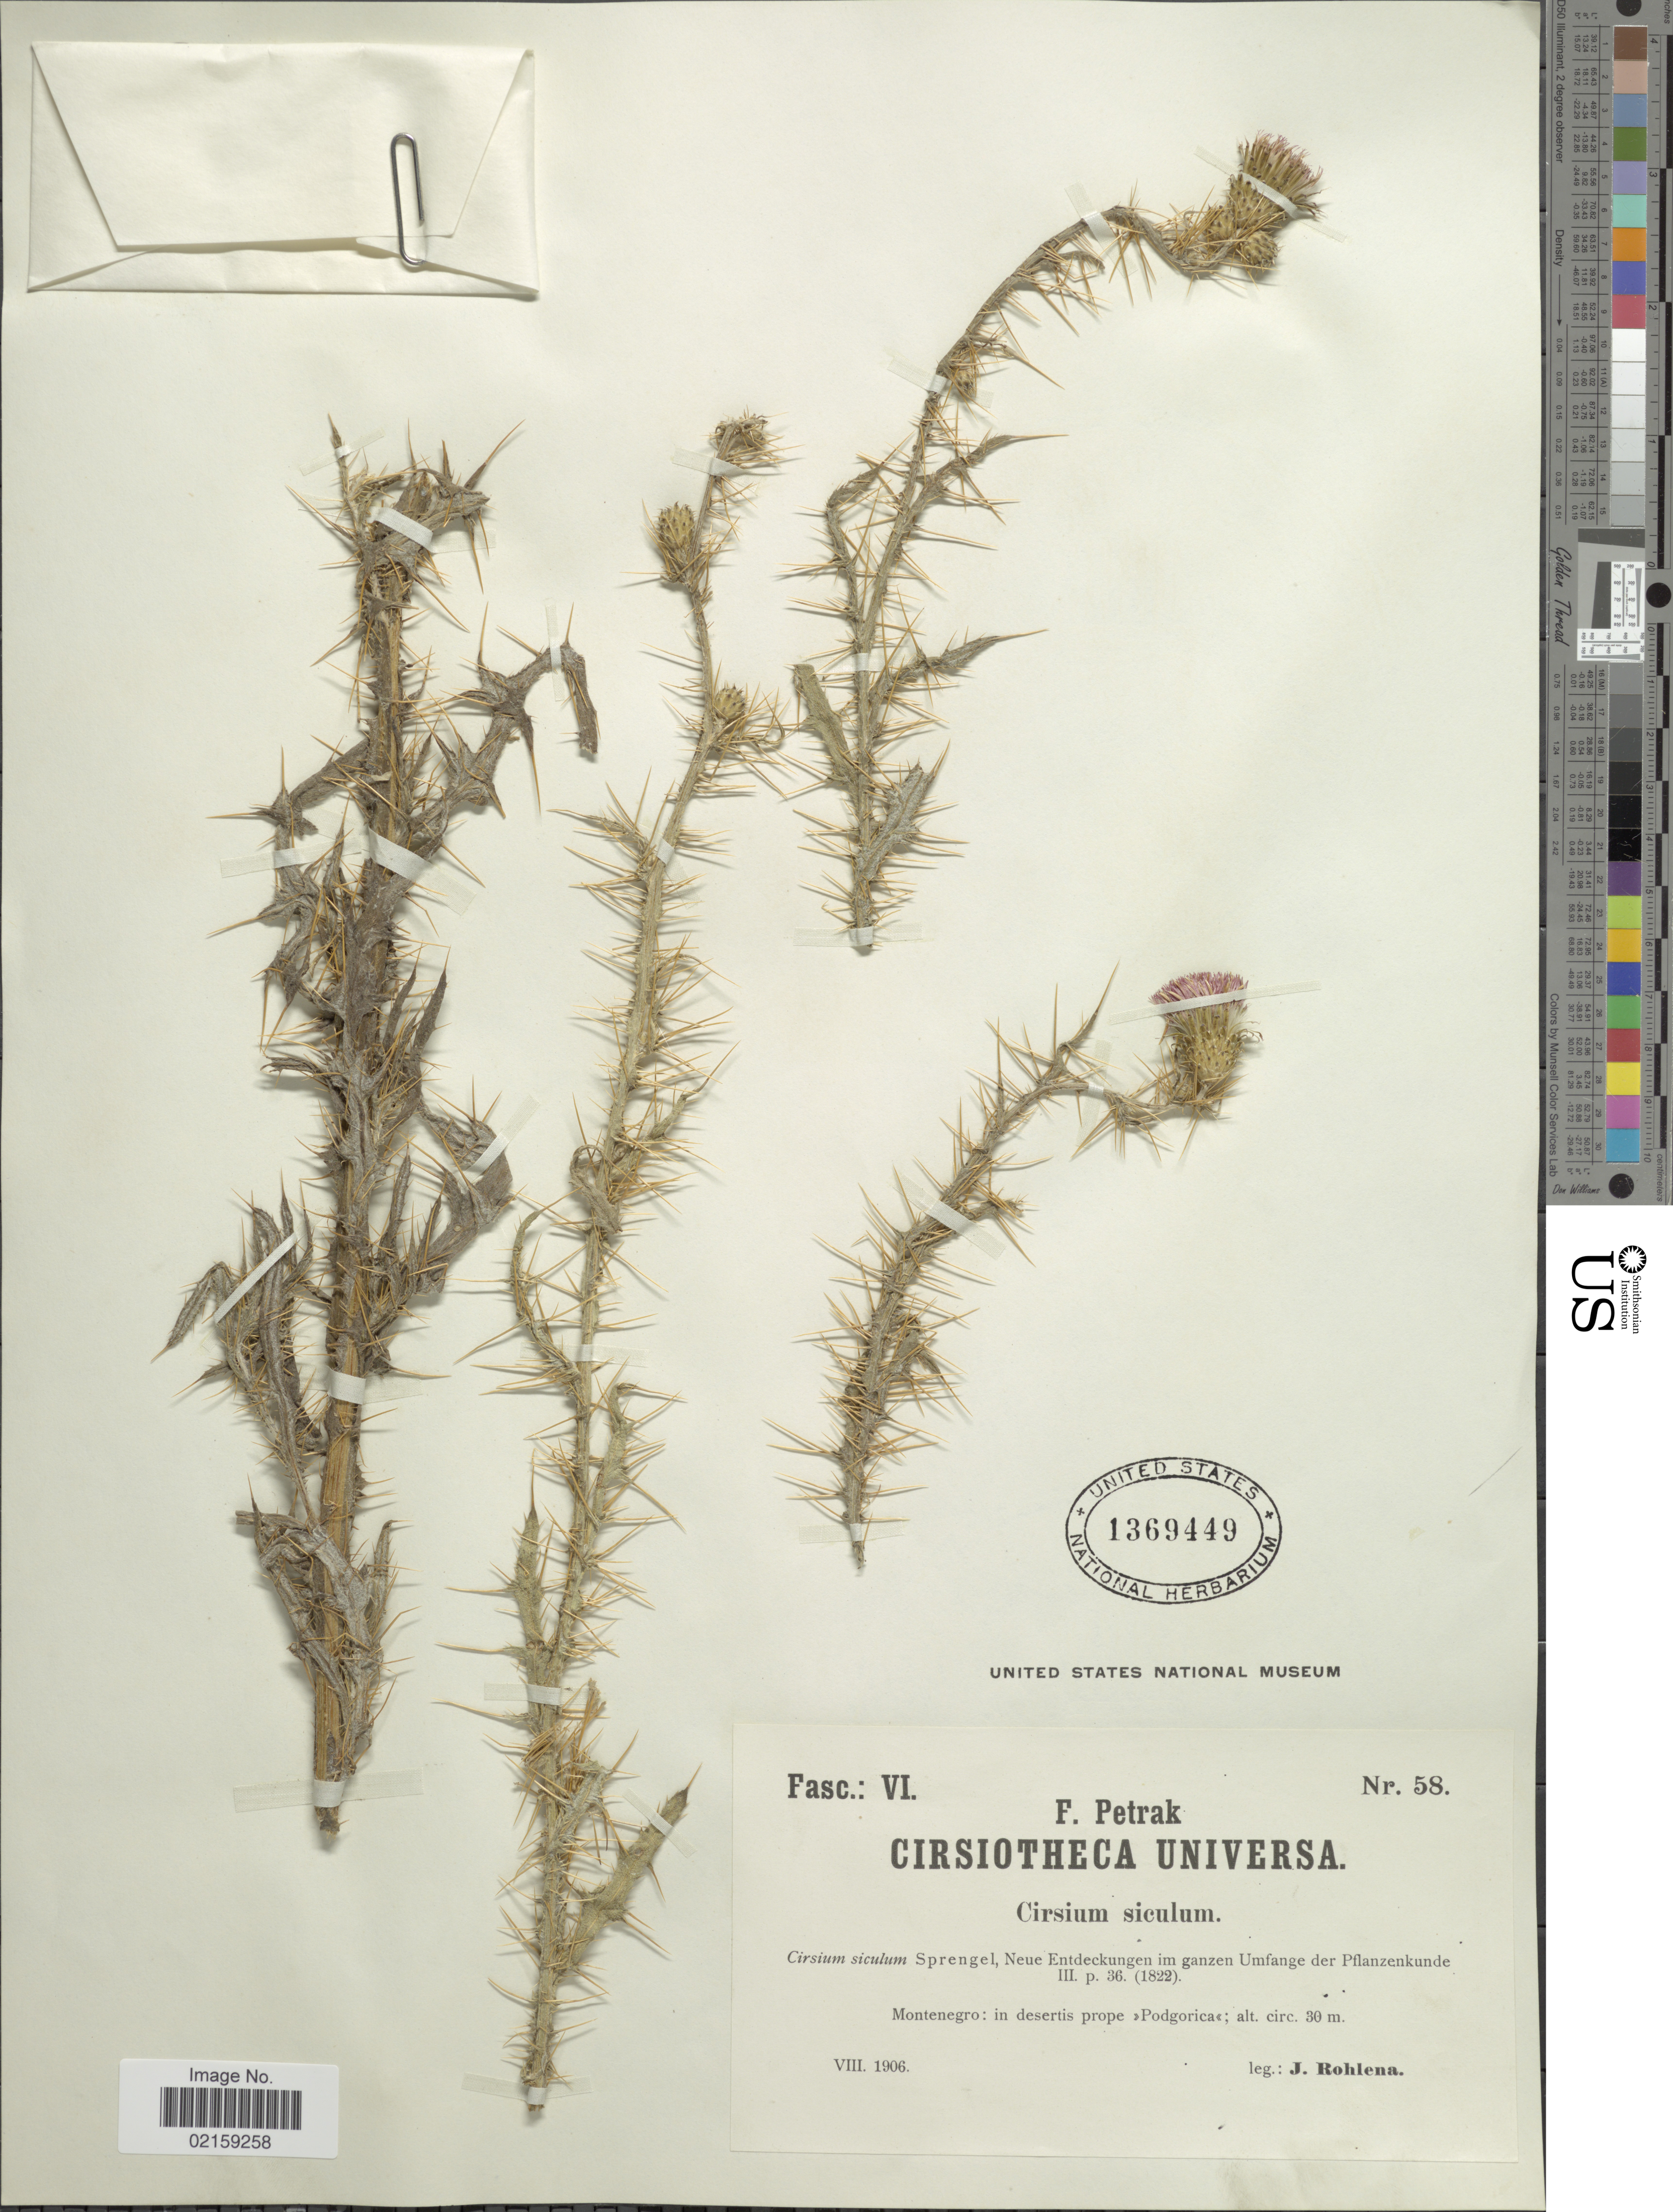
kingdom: Plantae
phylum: Tracheophyta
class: Magnoliopsida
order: Asterales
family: Asteraceae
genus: Galactites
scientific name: Galactites tomentosa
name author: Moench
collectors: J. Rohlena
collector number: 58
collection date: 1906-08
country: Montenegro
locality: In desertis prope Podgorica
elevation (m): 30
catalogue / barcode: US 1369449